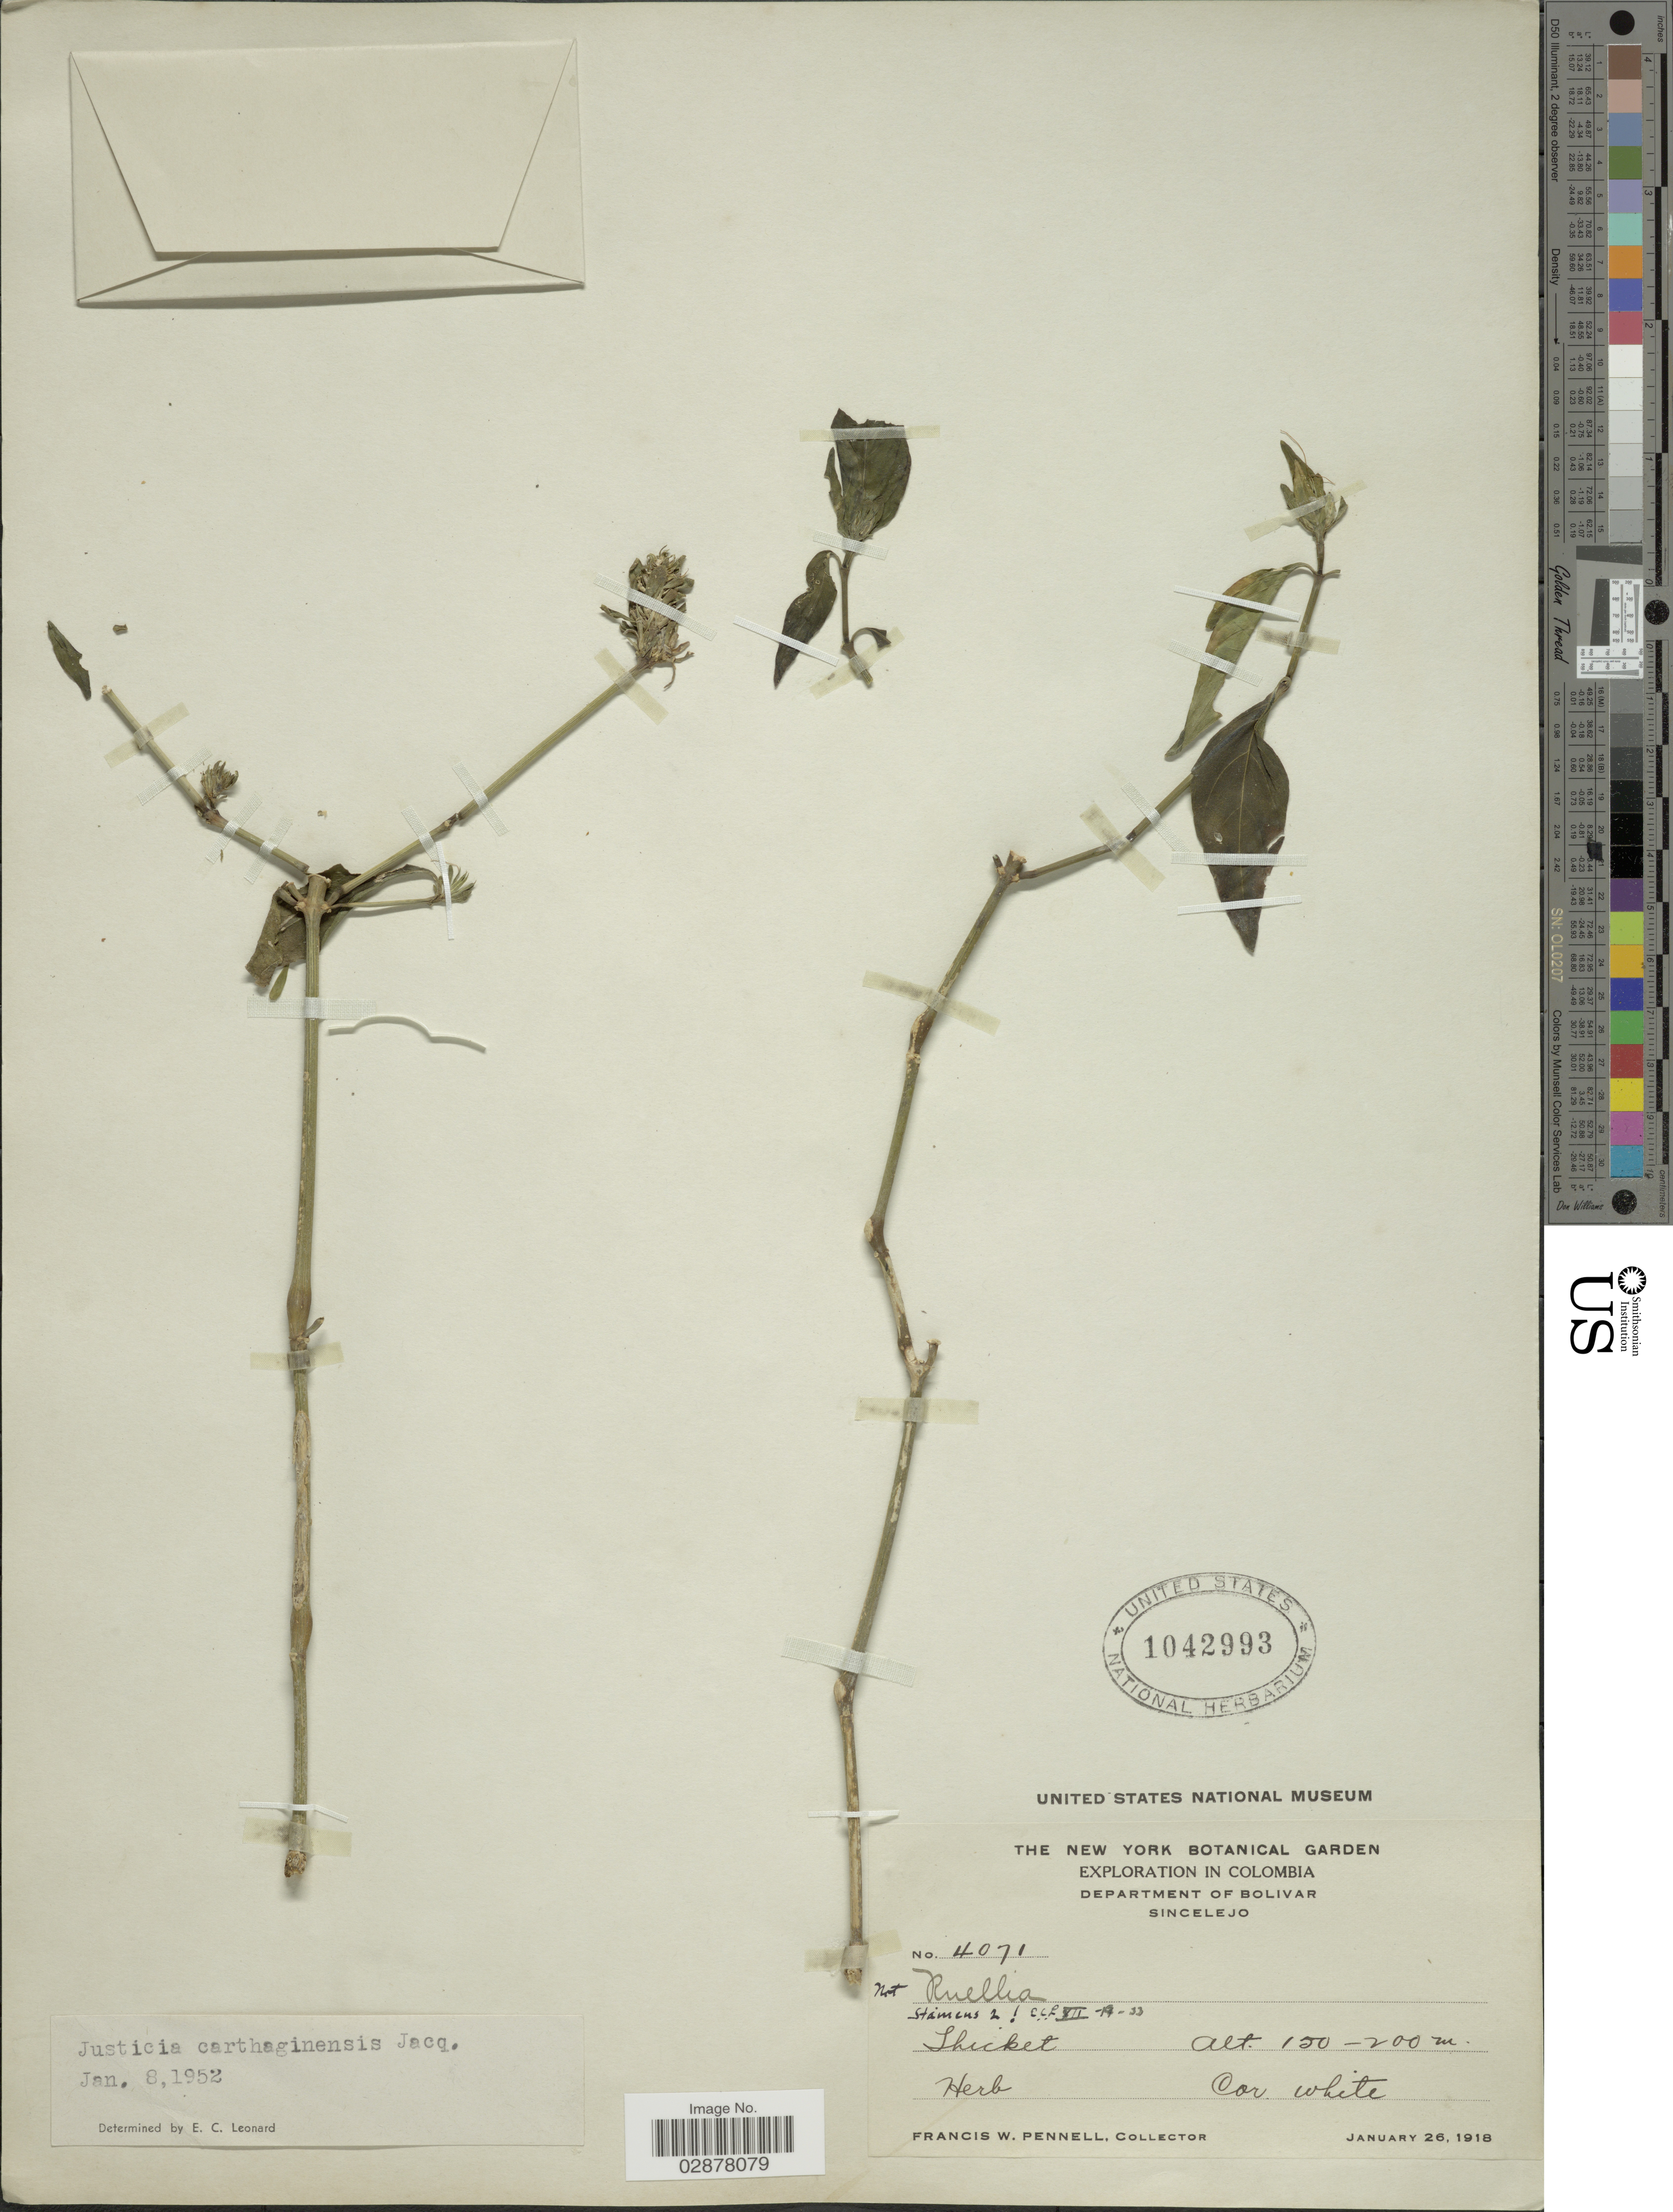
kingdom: Plantae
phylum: Tracheophyta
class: Magnoliopsida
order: Lamiales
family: Acanthaceae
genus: Justicia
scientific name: Justicia carthaginensis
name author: Jacq.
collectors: F. W. Pennell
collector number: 4071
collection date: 1918-01-26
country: Colombia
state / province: Bolívar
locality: Departamento of Bolivar, Sincelejo.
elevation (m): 150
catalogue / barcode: US 1042993